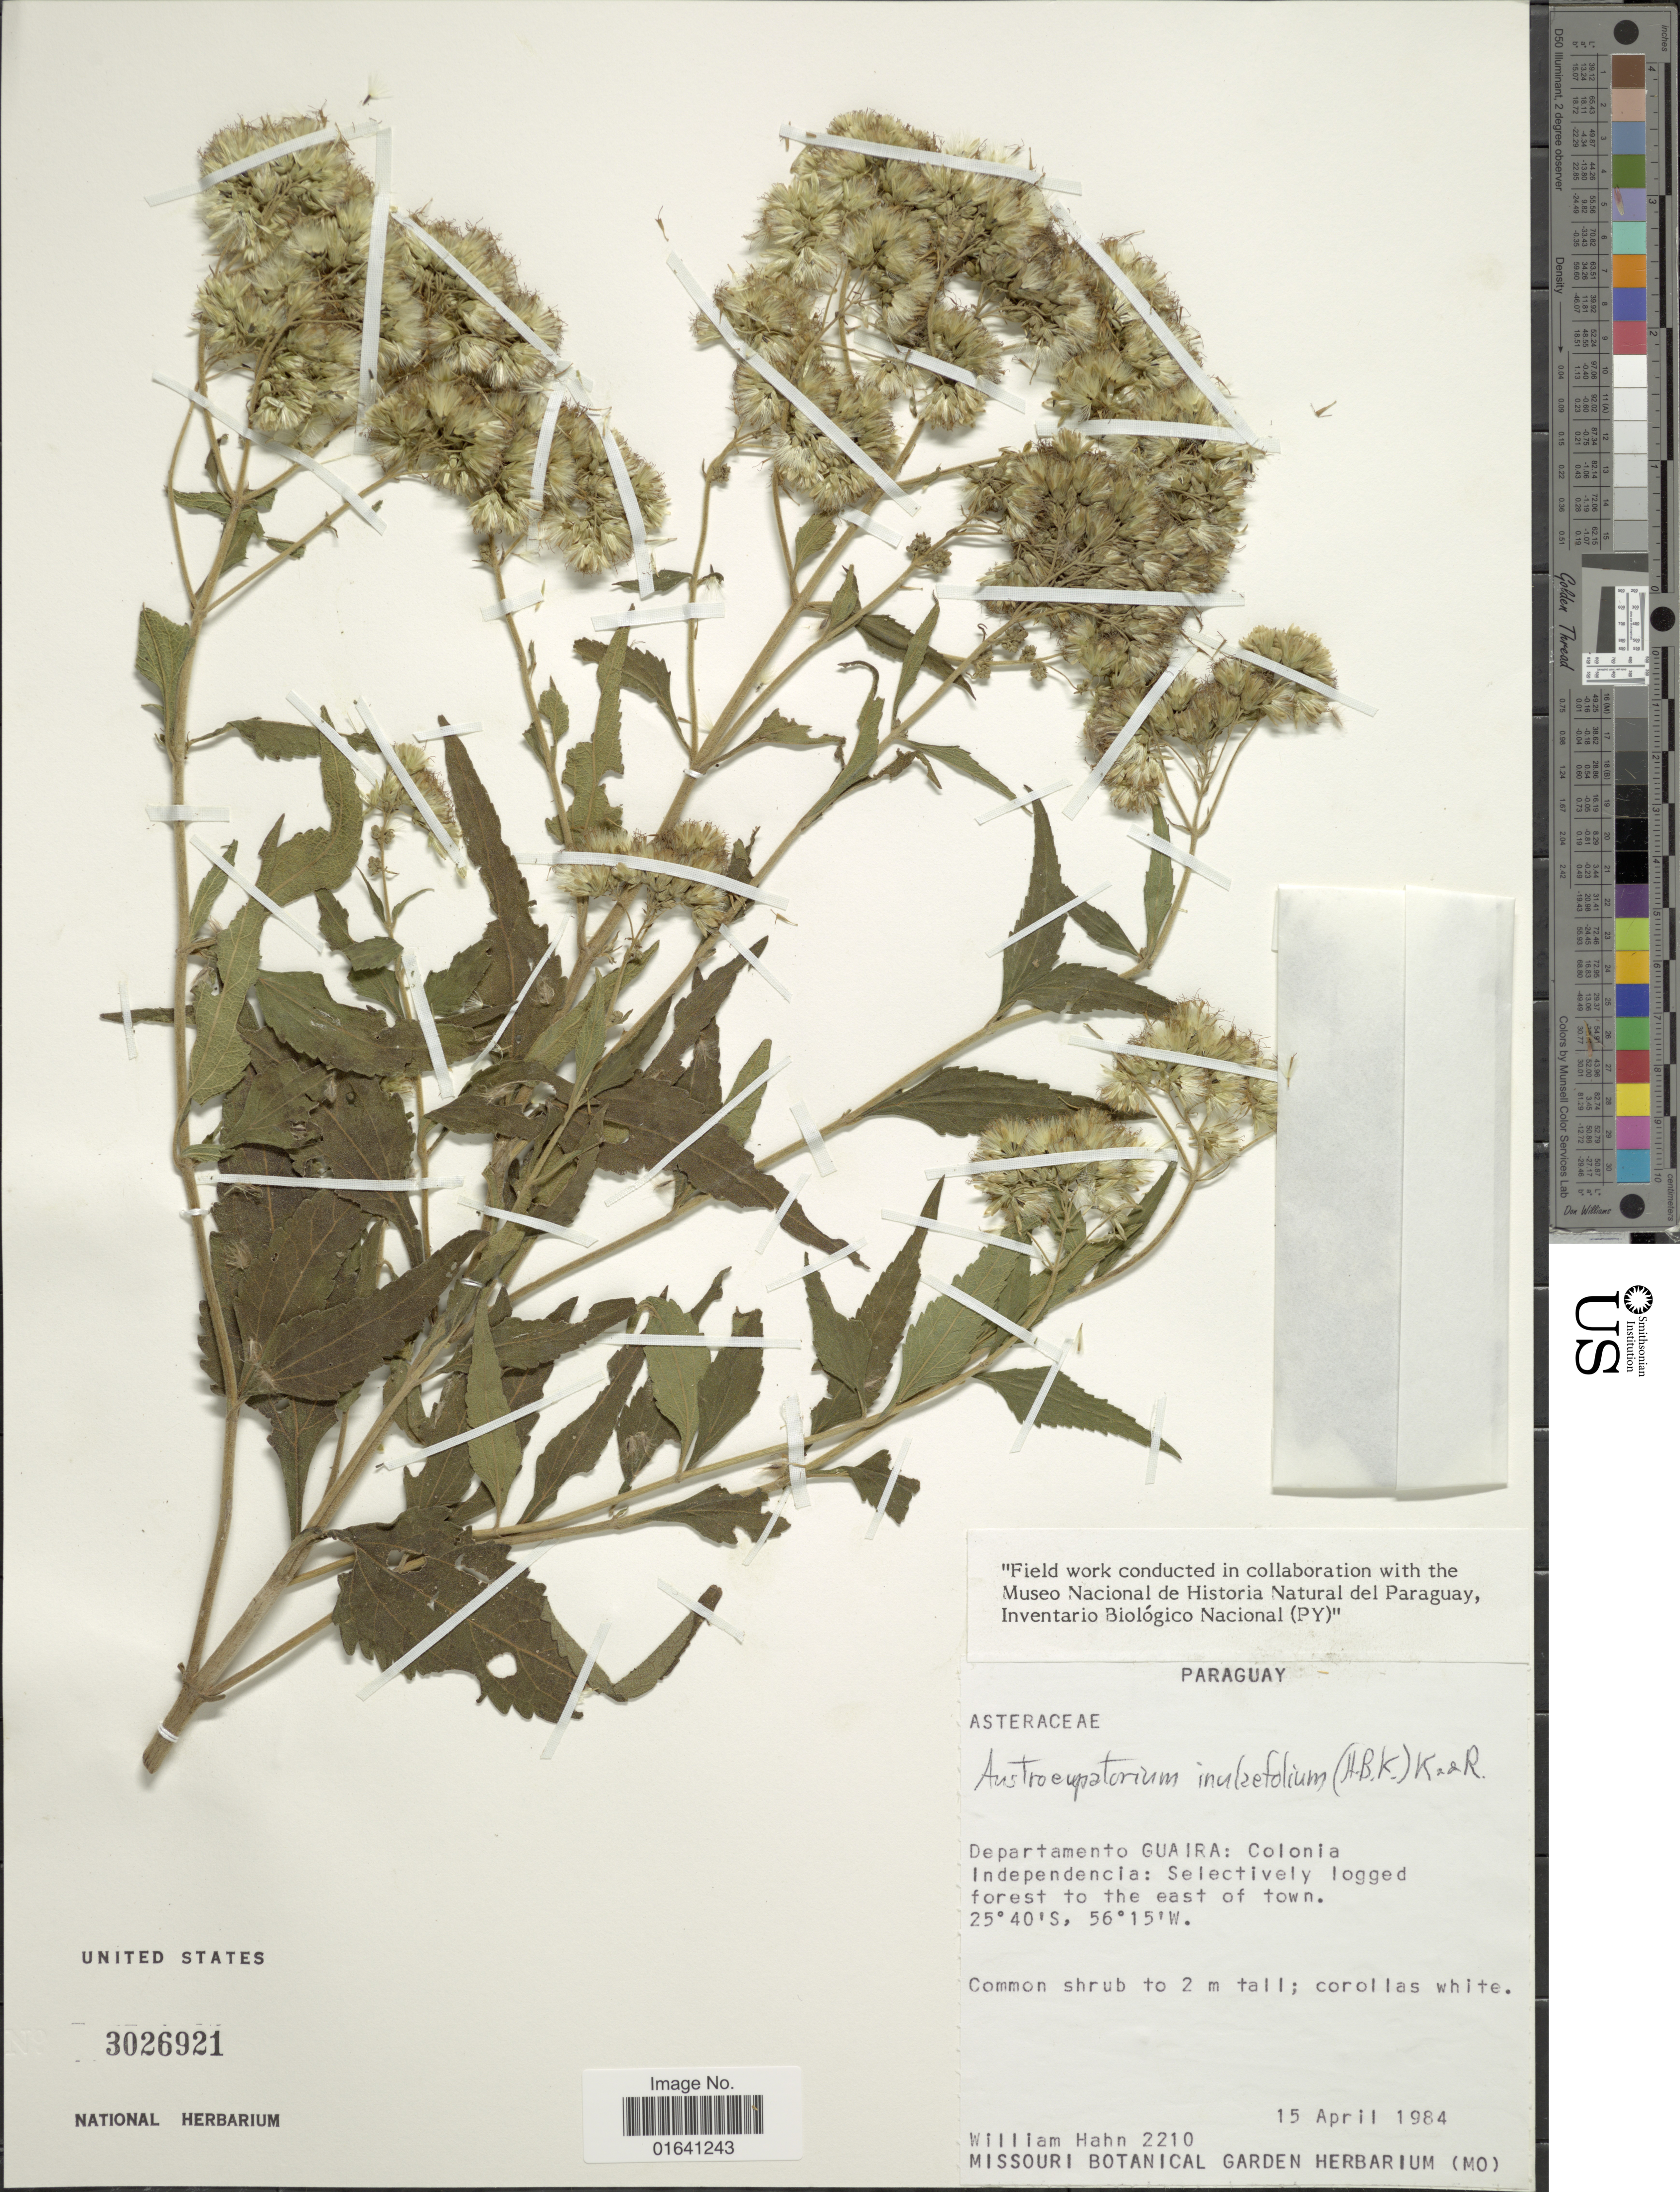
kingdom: Plantae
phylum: Tracheophyta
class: Magnoliopsida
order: Asterales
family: Asteraceae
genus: Austroeupatorium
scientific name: Austroeupatorium inulaefolium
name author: (Kunth) R.M. King & H. Rob.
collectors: W. J. Hahn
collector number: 2210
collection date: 1984-04-15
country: Paraguay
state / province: Guaira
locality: Departamento Guaira: Colonia Independencia: Selectively logged forest to the east of town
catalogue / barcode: US 3026921